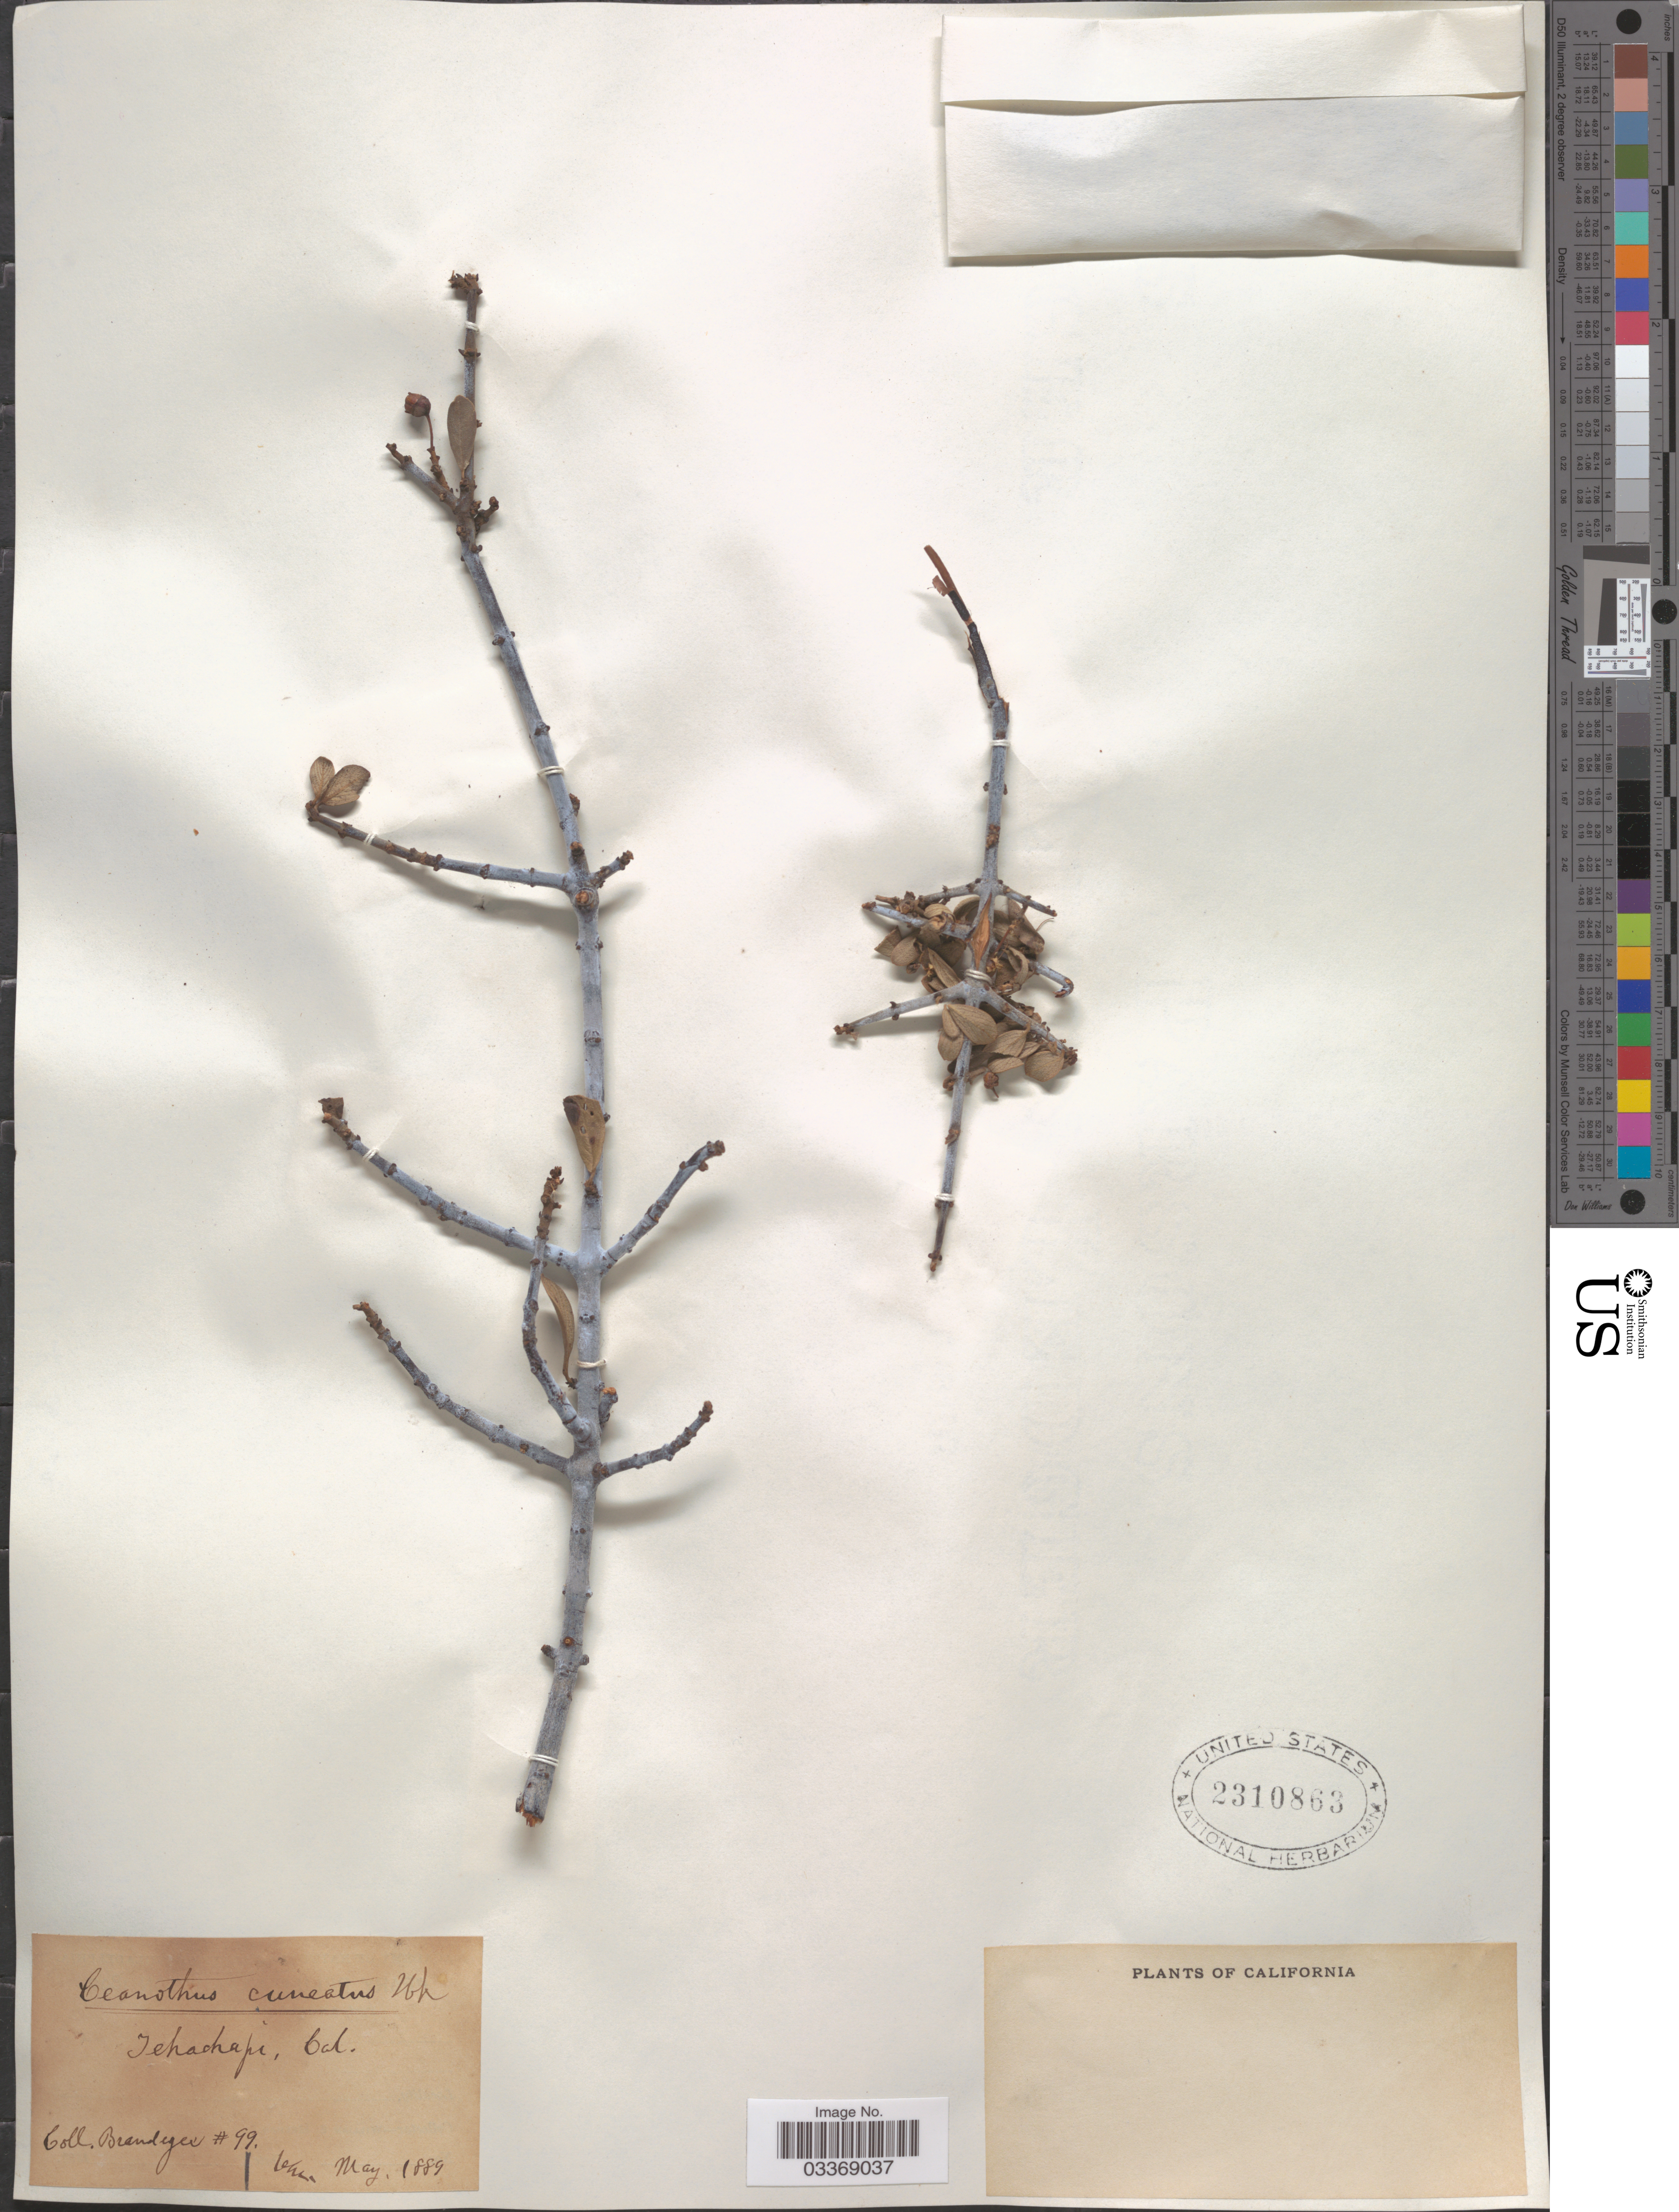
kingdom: Plantae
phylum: Tracheophyta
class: Magnoliopsida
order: Rosales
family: Rhamnaceae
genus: Ceanothus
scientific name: Ceanothus cuneatus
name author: (Hook.) Nutt.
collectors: -- Brandegee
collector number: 99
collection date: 1889-05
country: United States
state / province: California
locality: Tehachapi.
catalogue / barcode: US 2310863